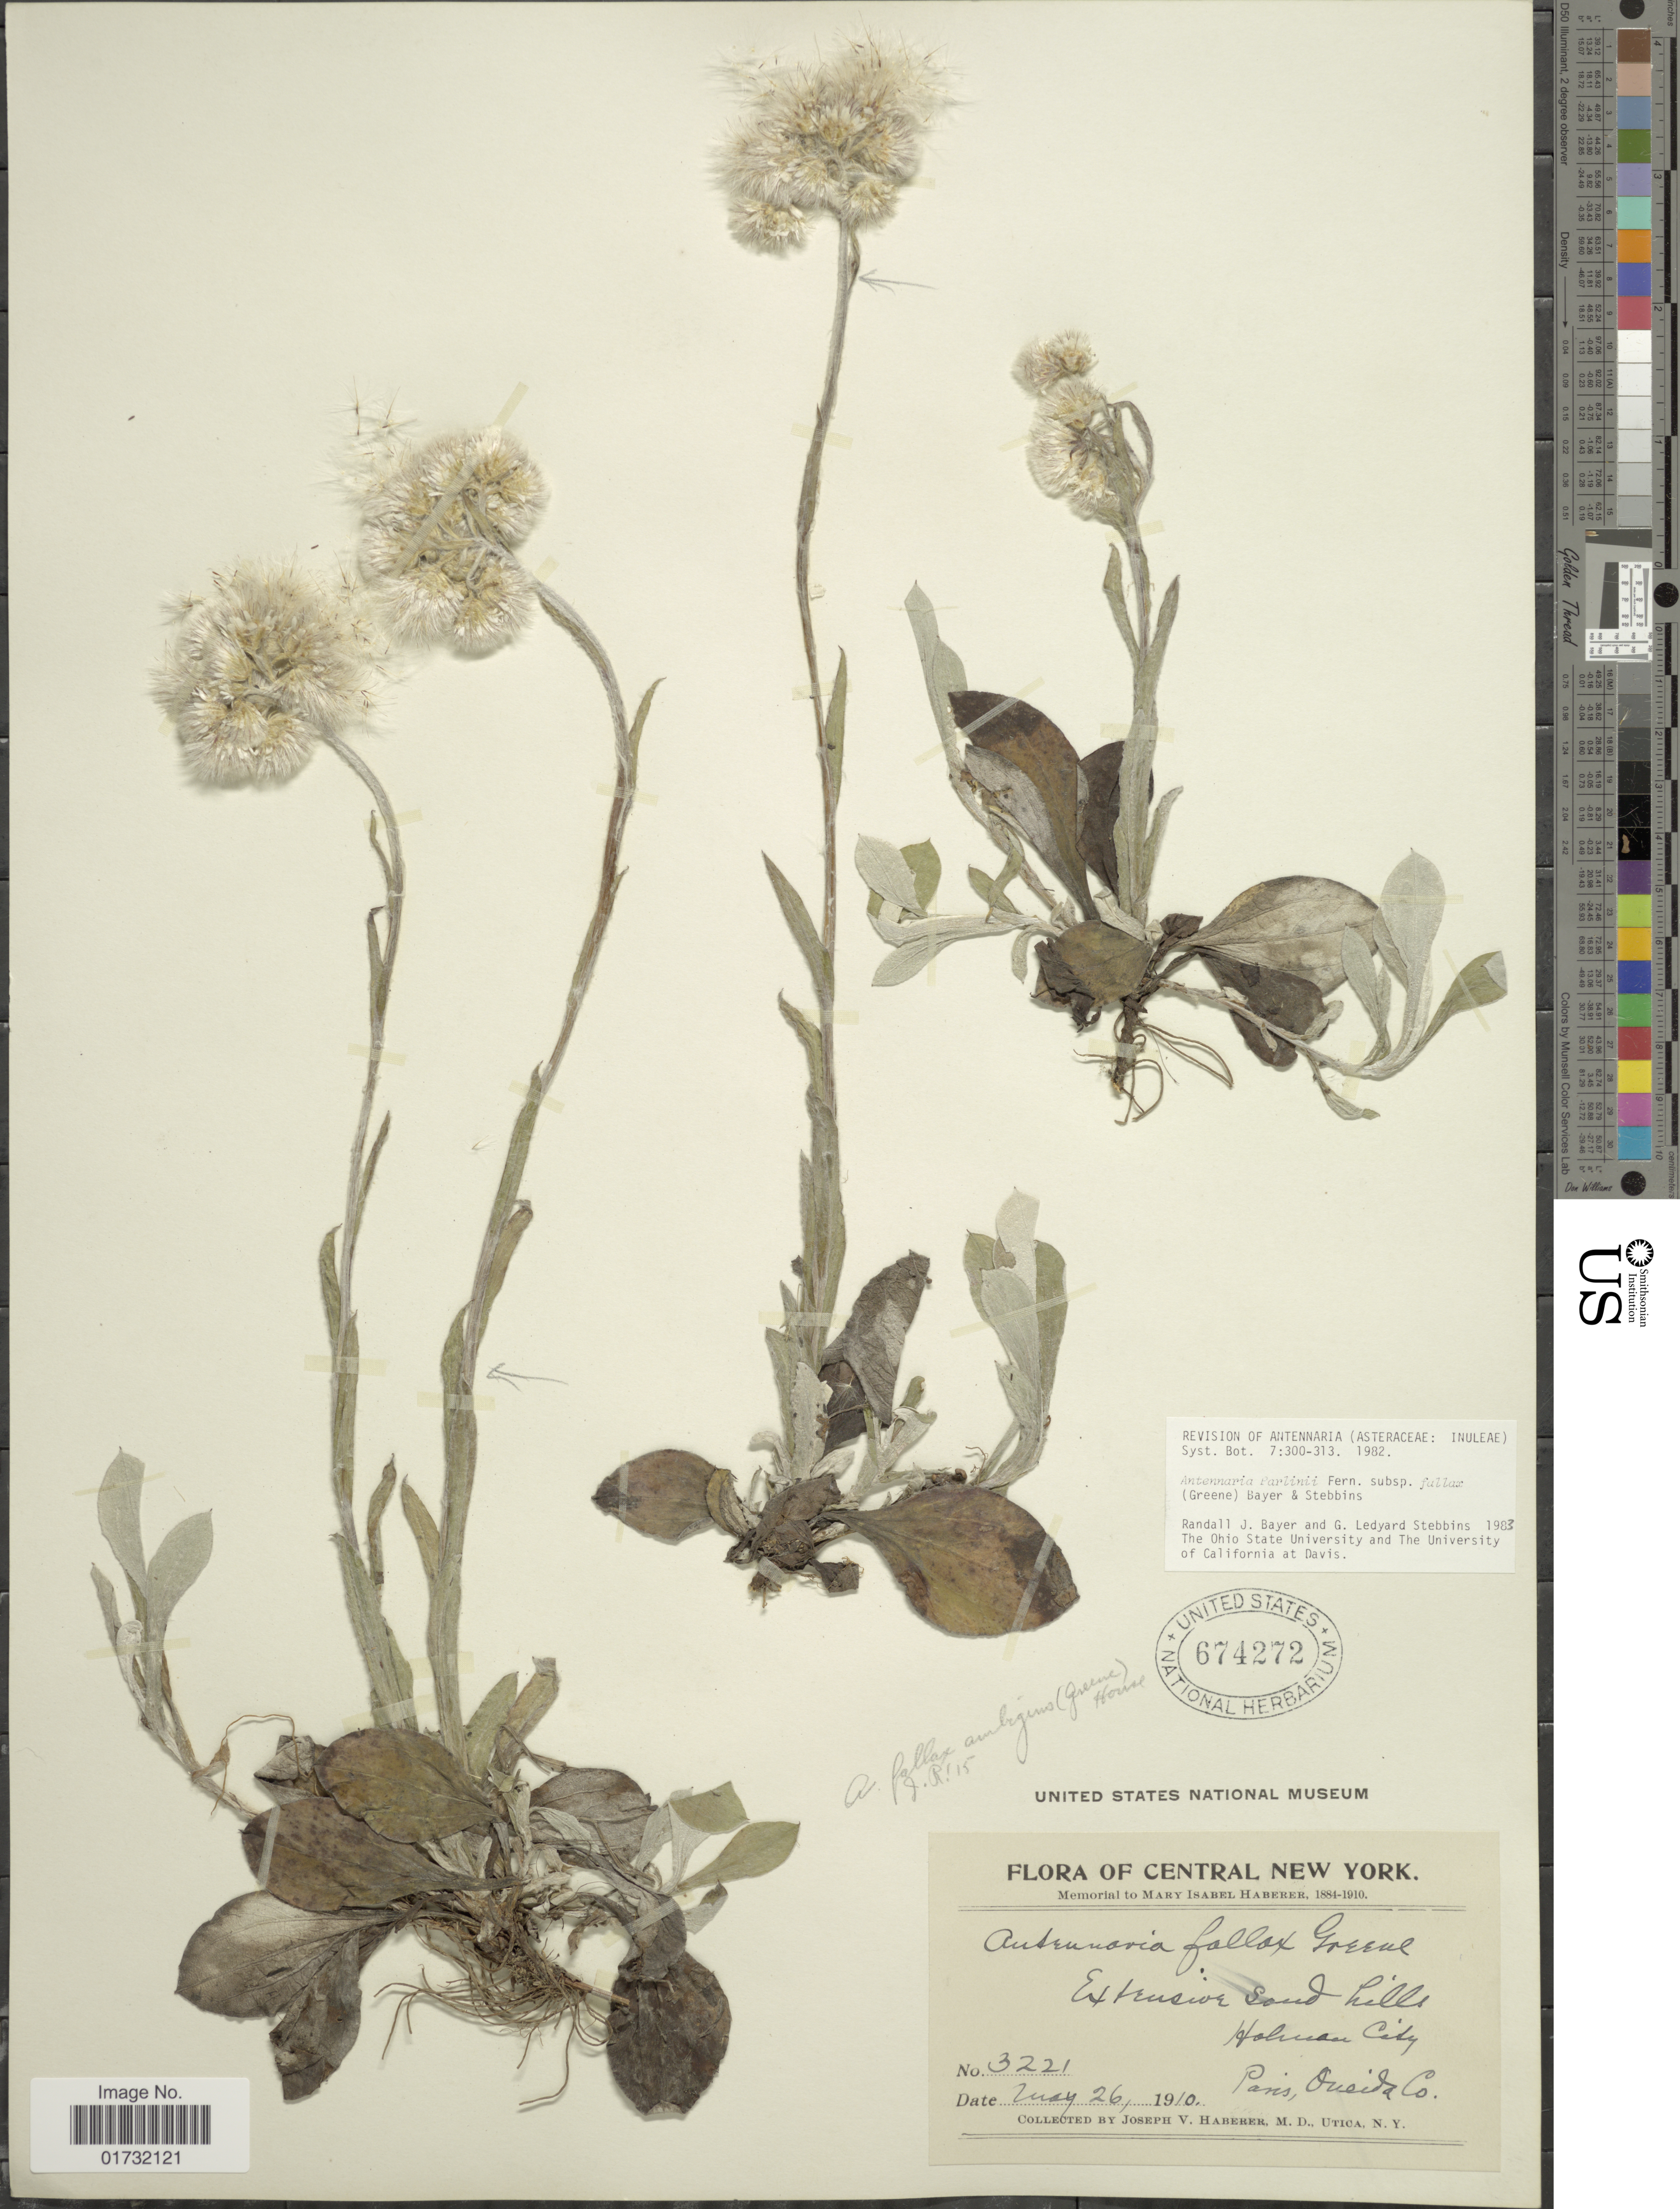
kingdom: Plantae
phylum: Tracheophyta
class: Magnoliopsida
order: Asterales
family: Asteraceae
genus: Antennaria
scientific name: Antennaria parlinii subsp. fallax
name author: (Greene) R.J. Bayer & Stebbins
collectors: J. V. Haberer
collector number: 3221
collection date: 1910-05-26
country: United States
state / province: New York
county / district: Oneida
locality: Central New York. Holman City. Paris, Oneida Co.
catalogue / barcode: US 674272